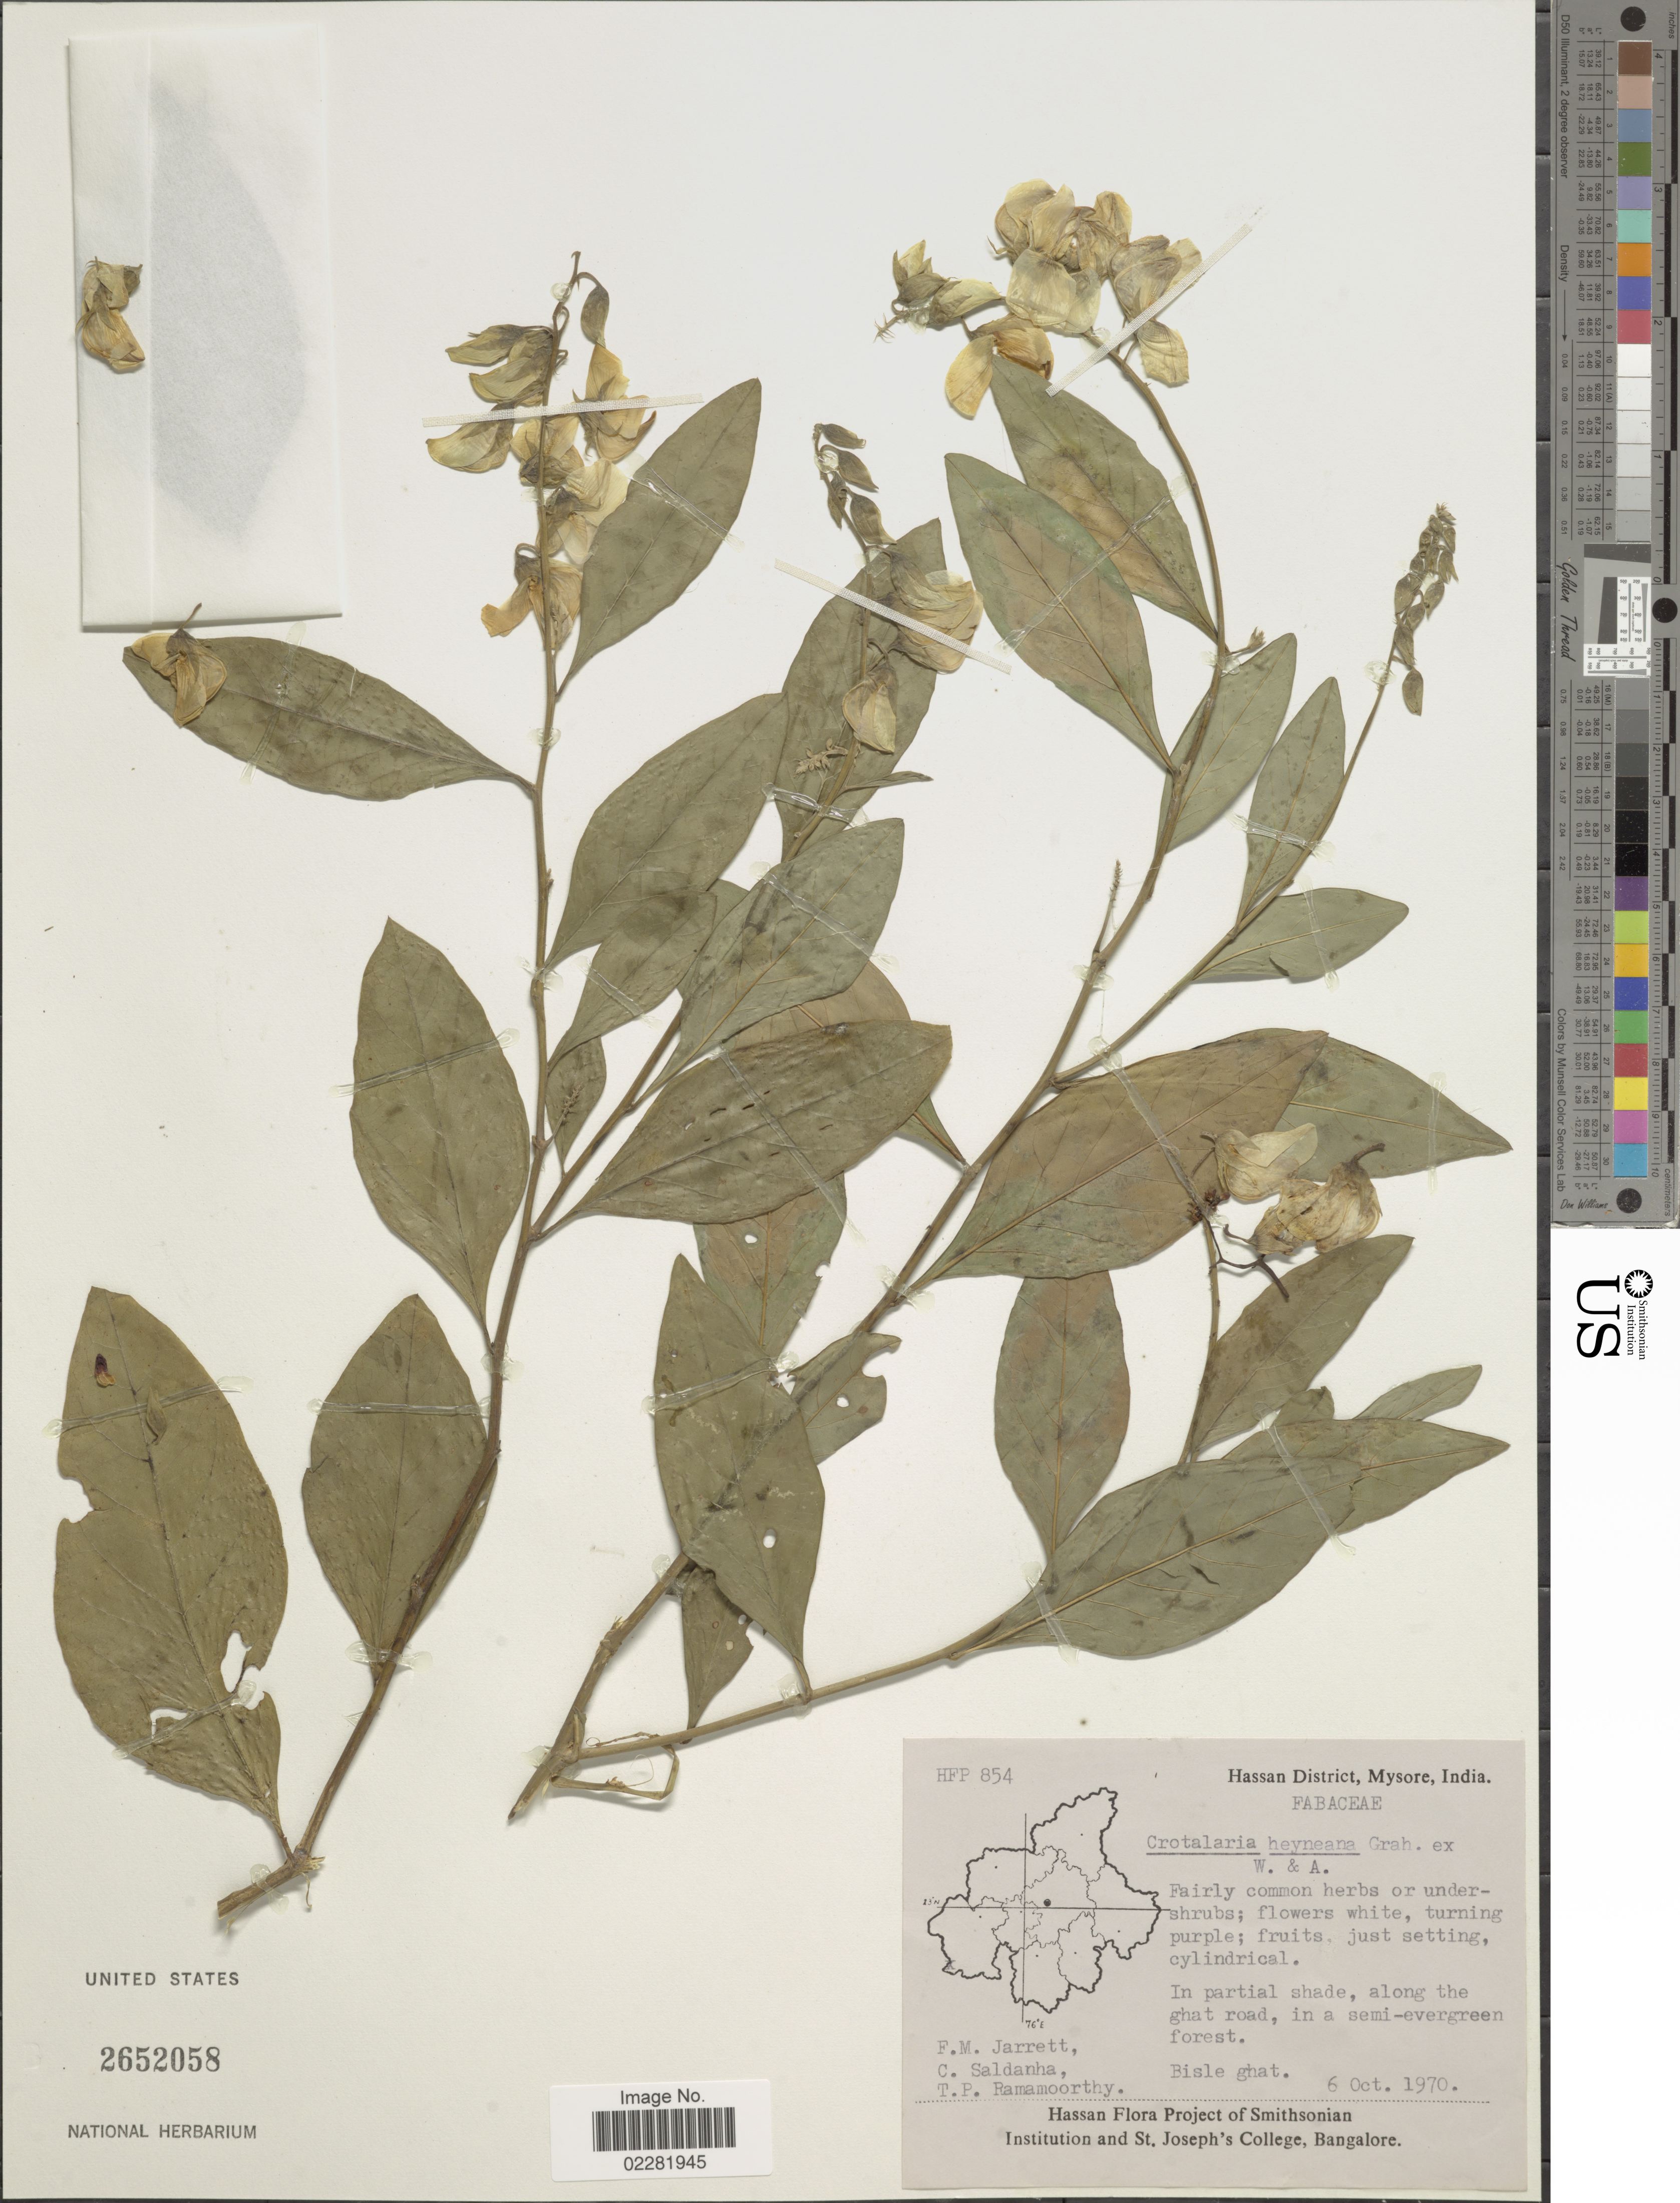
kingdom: Plantae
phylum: Tracheophyta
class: Magnoliopsida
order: Fabales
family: Fabaceae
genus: Crotalaria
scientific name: Crotalaria heyneana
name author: Wight & Arn.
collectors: F. M. Jarrett, C. Saldanha & T. P. Ramamoorthy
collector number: HFP854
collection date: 1970-10-06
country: India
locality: Hassan District, Mysore, Bisle ghat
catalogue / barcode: US 2652058